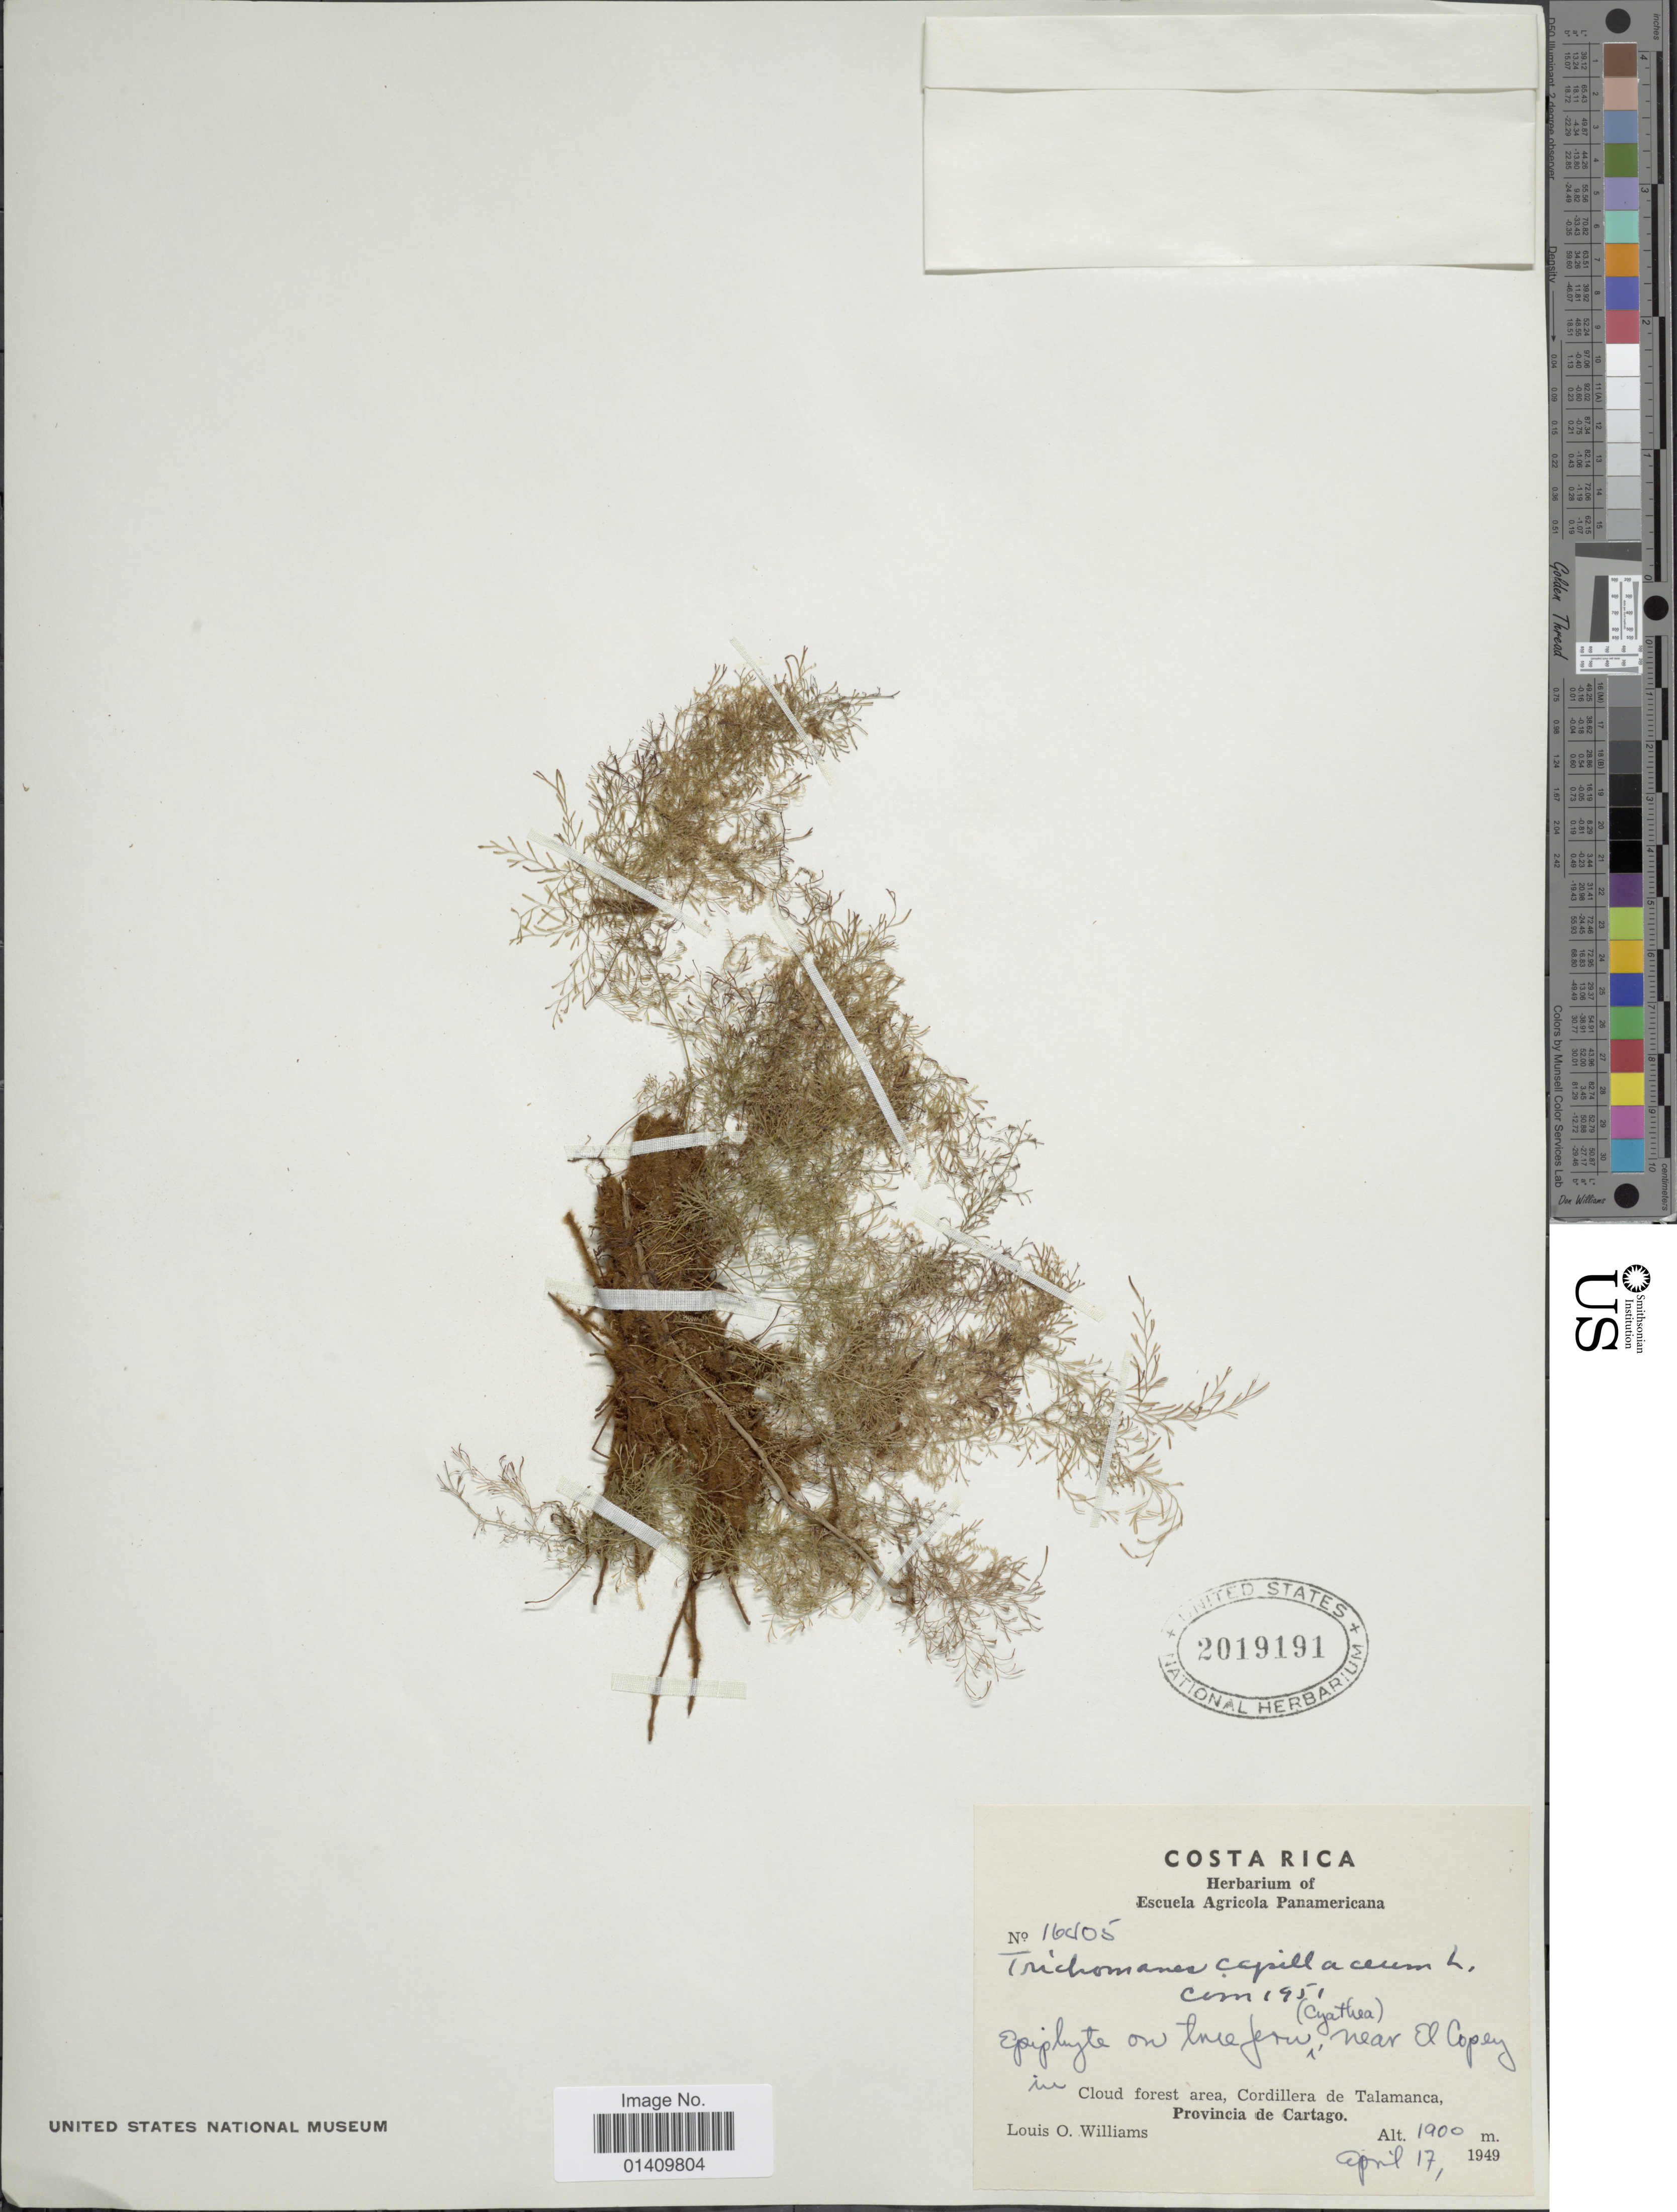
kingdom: Plantae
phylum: Tracheophyta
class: Polypodiopsida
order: Hymenophyllales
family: Hymenophyllaceae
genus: Polyphlebium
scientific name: Polyphlebium angustatum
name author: (Carmich.) Ebihara & Dubuisson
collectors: L. O. Williams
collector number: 16405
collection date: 1949-04-17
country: Costa Rica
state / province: Cartago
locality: Cloud forest area Cordillera de Talamanca provincia de Cartago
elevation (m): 1900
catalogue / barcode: US 2019191